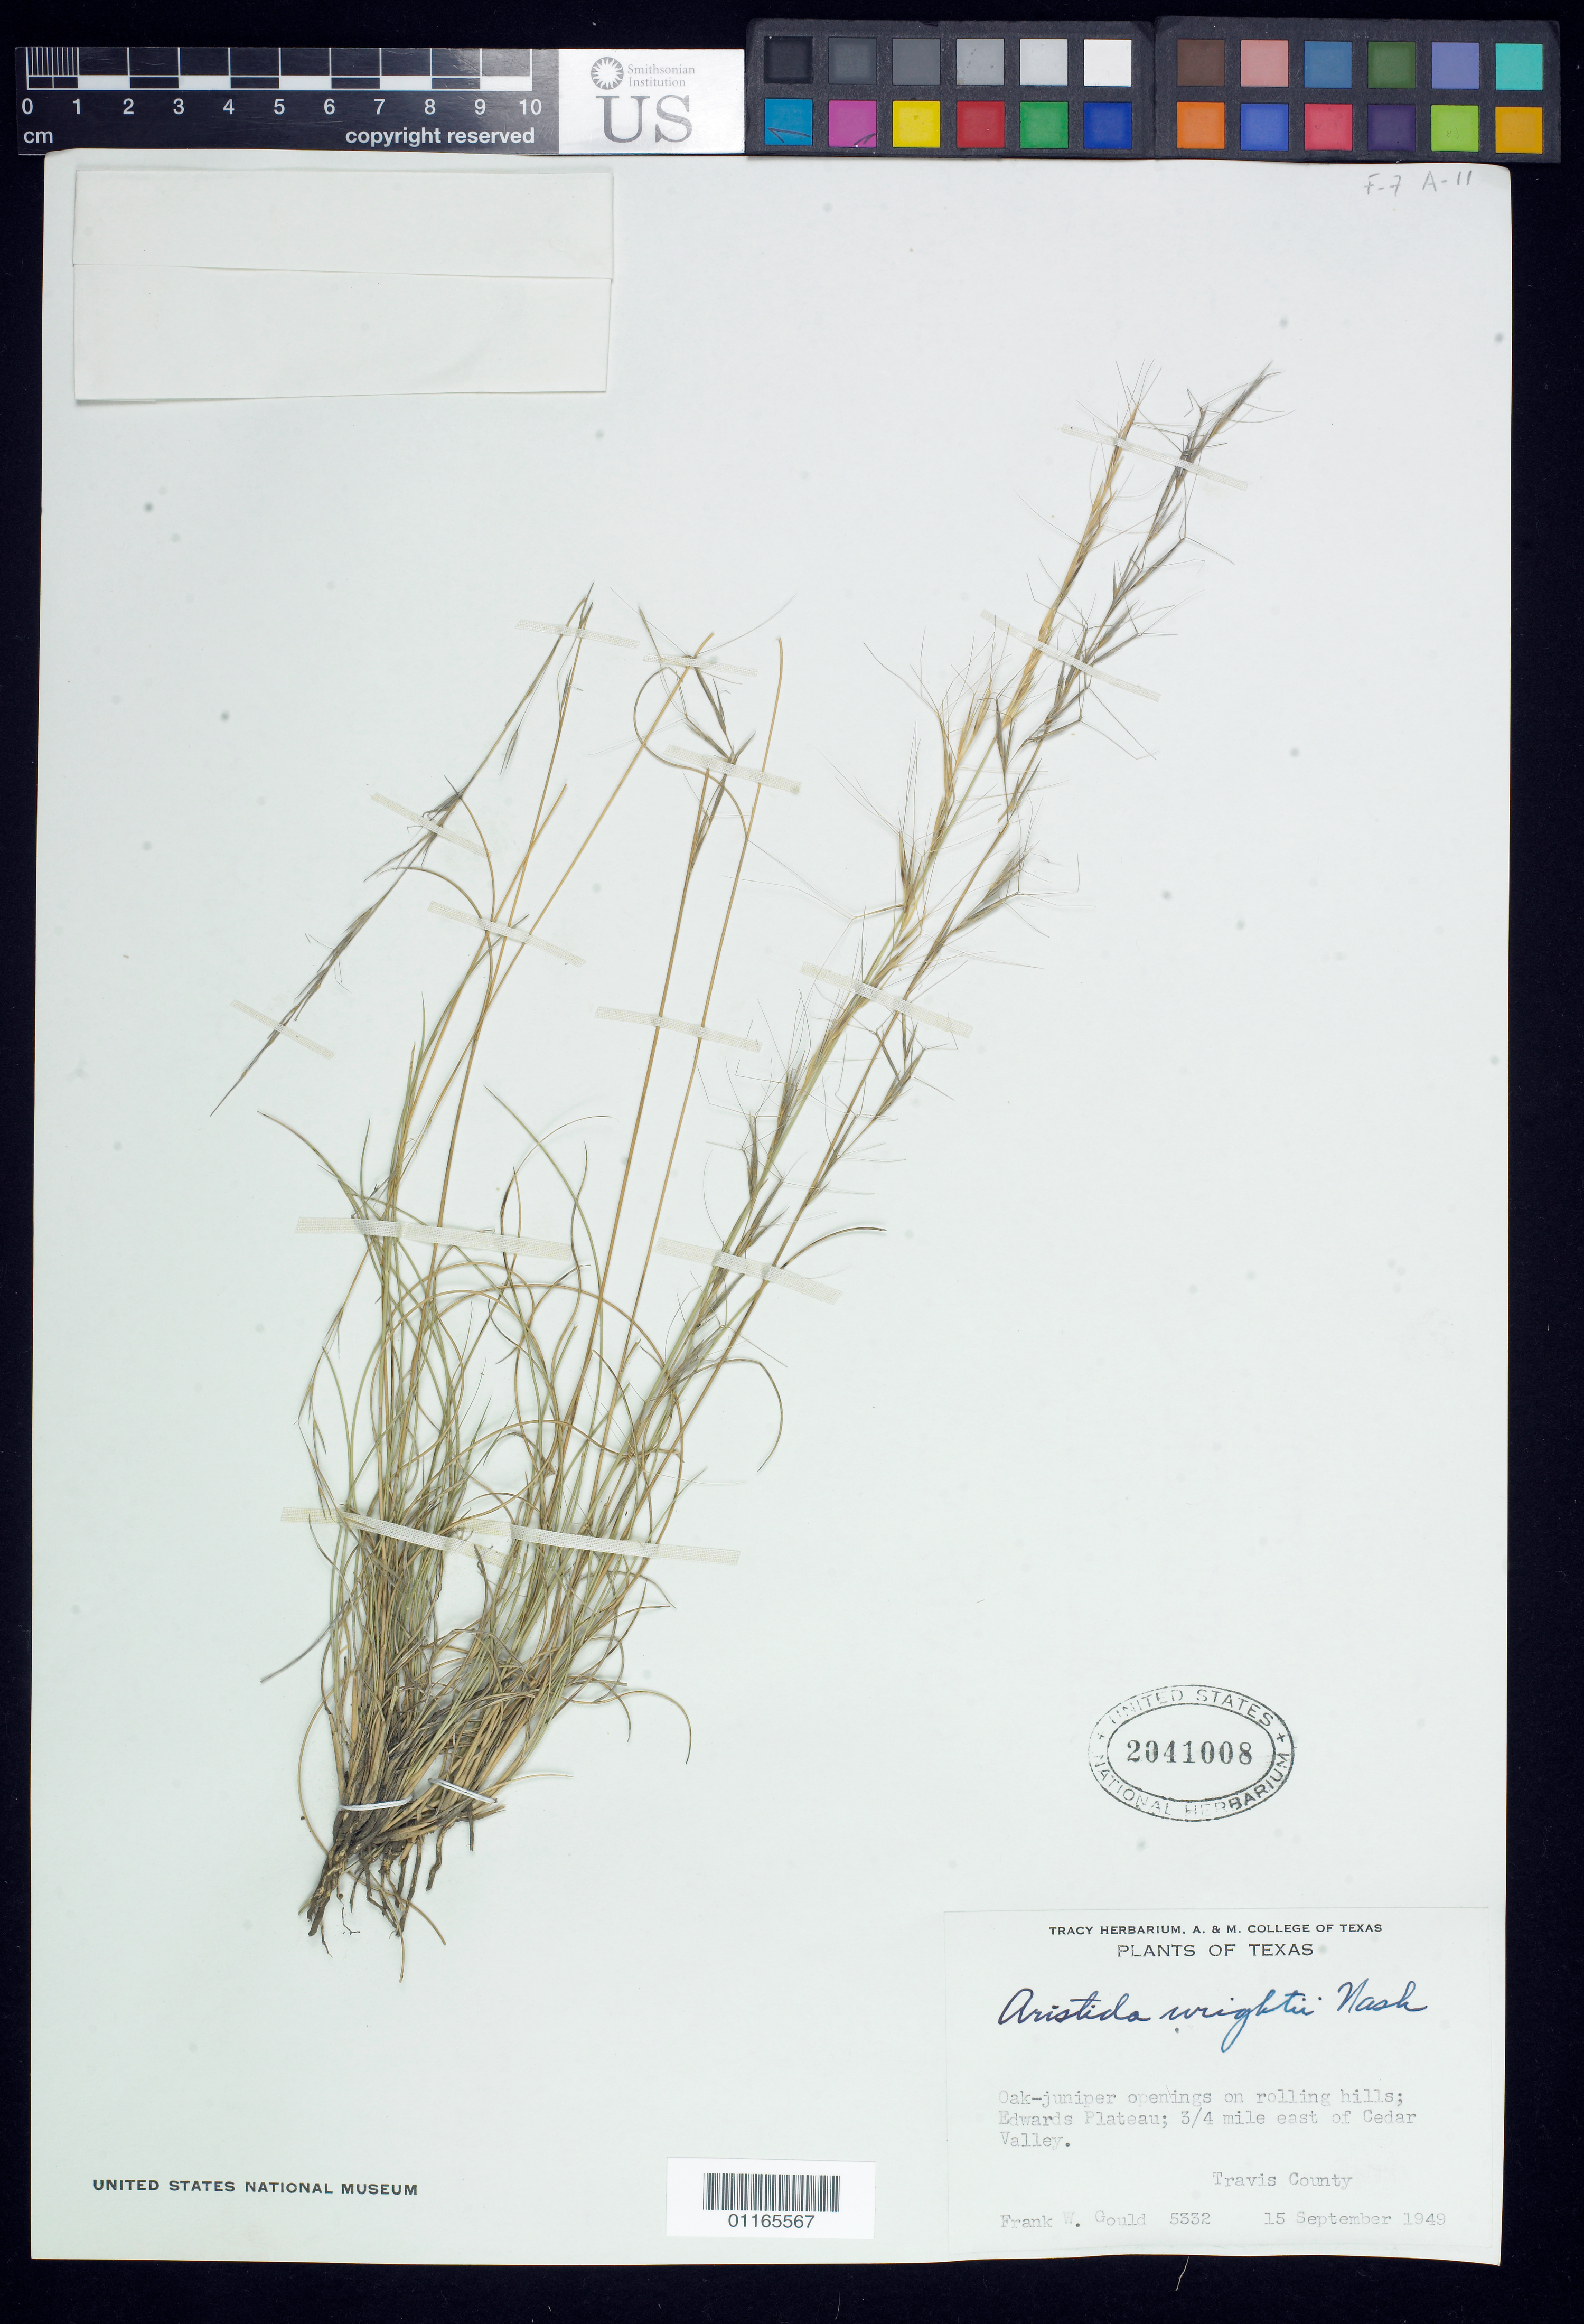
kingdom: Plantae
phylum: Tracheophyta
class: Liliopsida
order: Poales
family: Poaceae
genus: Aristida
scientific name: Aristida purpurea var. wrightii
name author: (Nash) Allred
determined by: Poaceae Reorganization Project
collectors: F. W. Gould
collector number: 5332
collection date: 1949-09-15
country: United States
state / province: Texas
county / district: Travis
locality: Edwards Plateau; 3/4 mile east of Cedar Valley.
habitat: Oak-juniper openings on rolling hills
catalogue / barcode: US 2041008